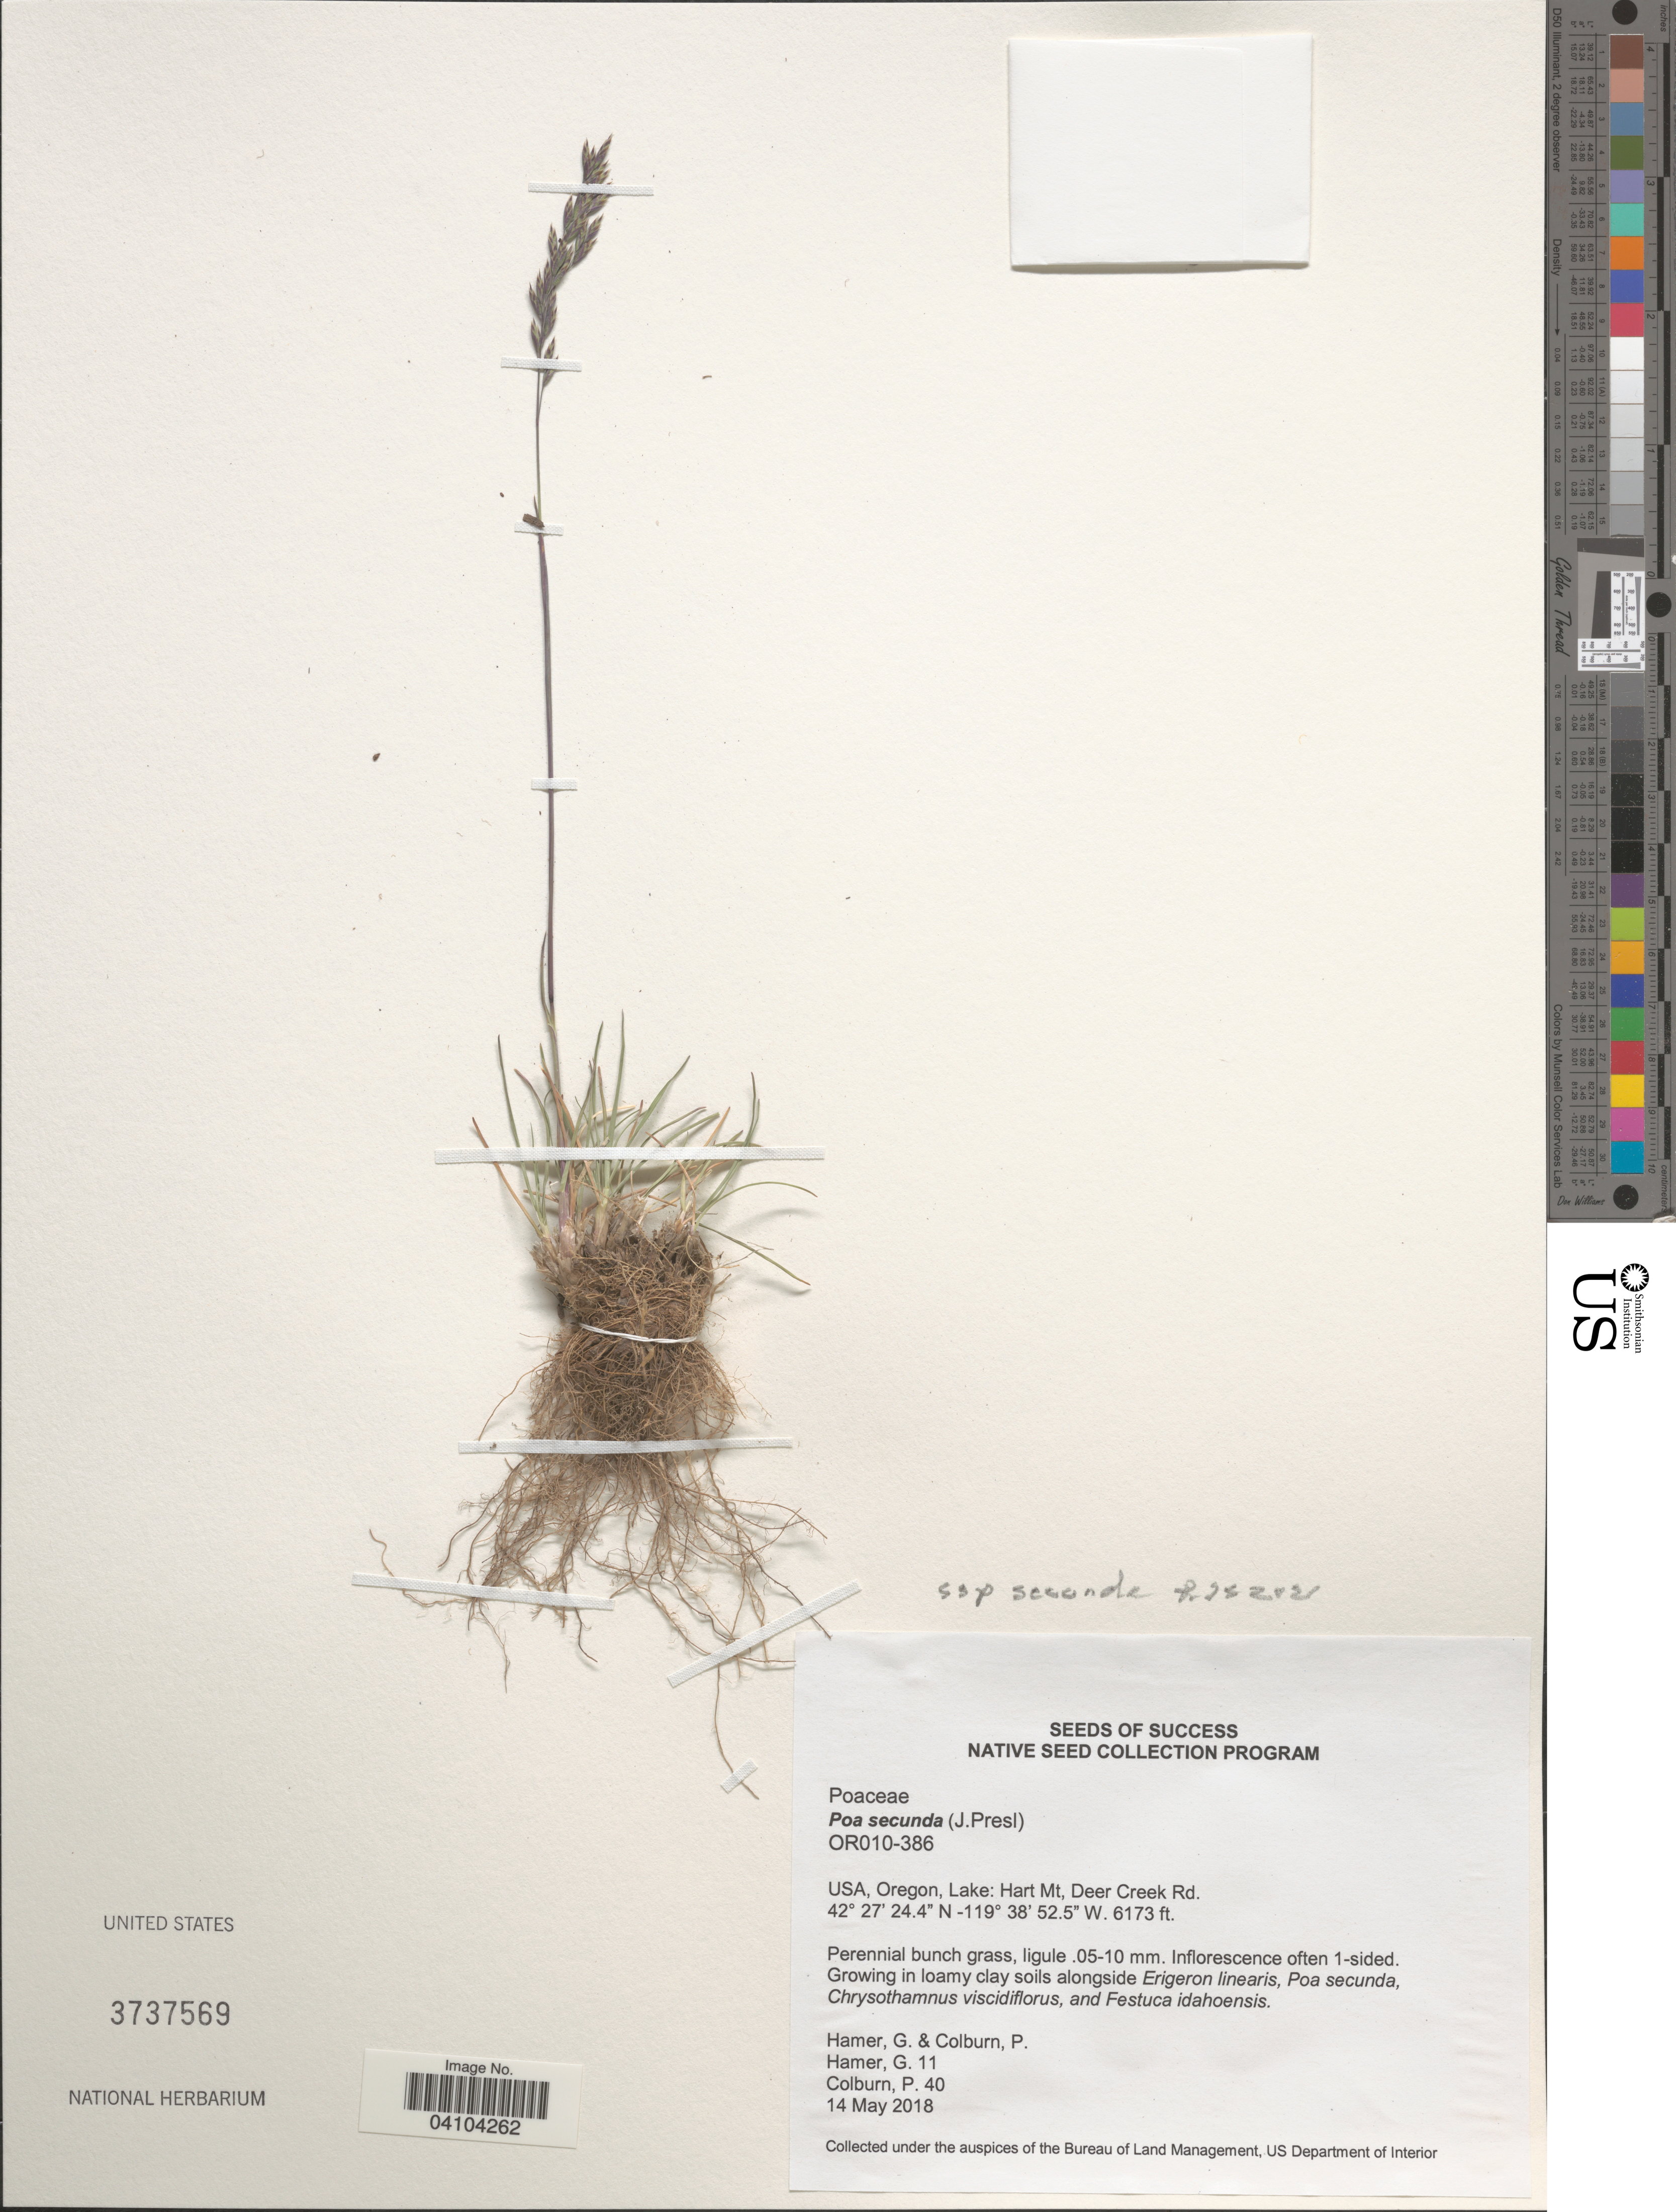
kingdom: Plantae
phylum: Tracheophyta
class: Liliopsida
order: Poales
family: Poaceae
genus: Poa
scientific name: Poa secunda subsp. secunda var. secunda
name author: J. Presl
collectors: G. Hamer & P. Colburn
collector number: G.11/P.40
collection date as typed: Transcribed d/m/y: 14/5/2018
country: United States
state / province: Oregon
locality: Lake: Hart Mt, Deer Creek Rd.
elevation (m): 1882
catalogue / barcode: US 3737569